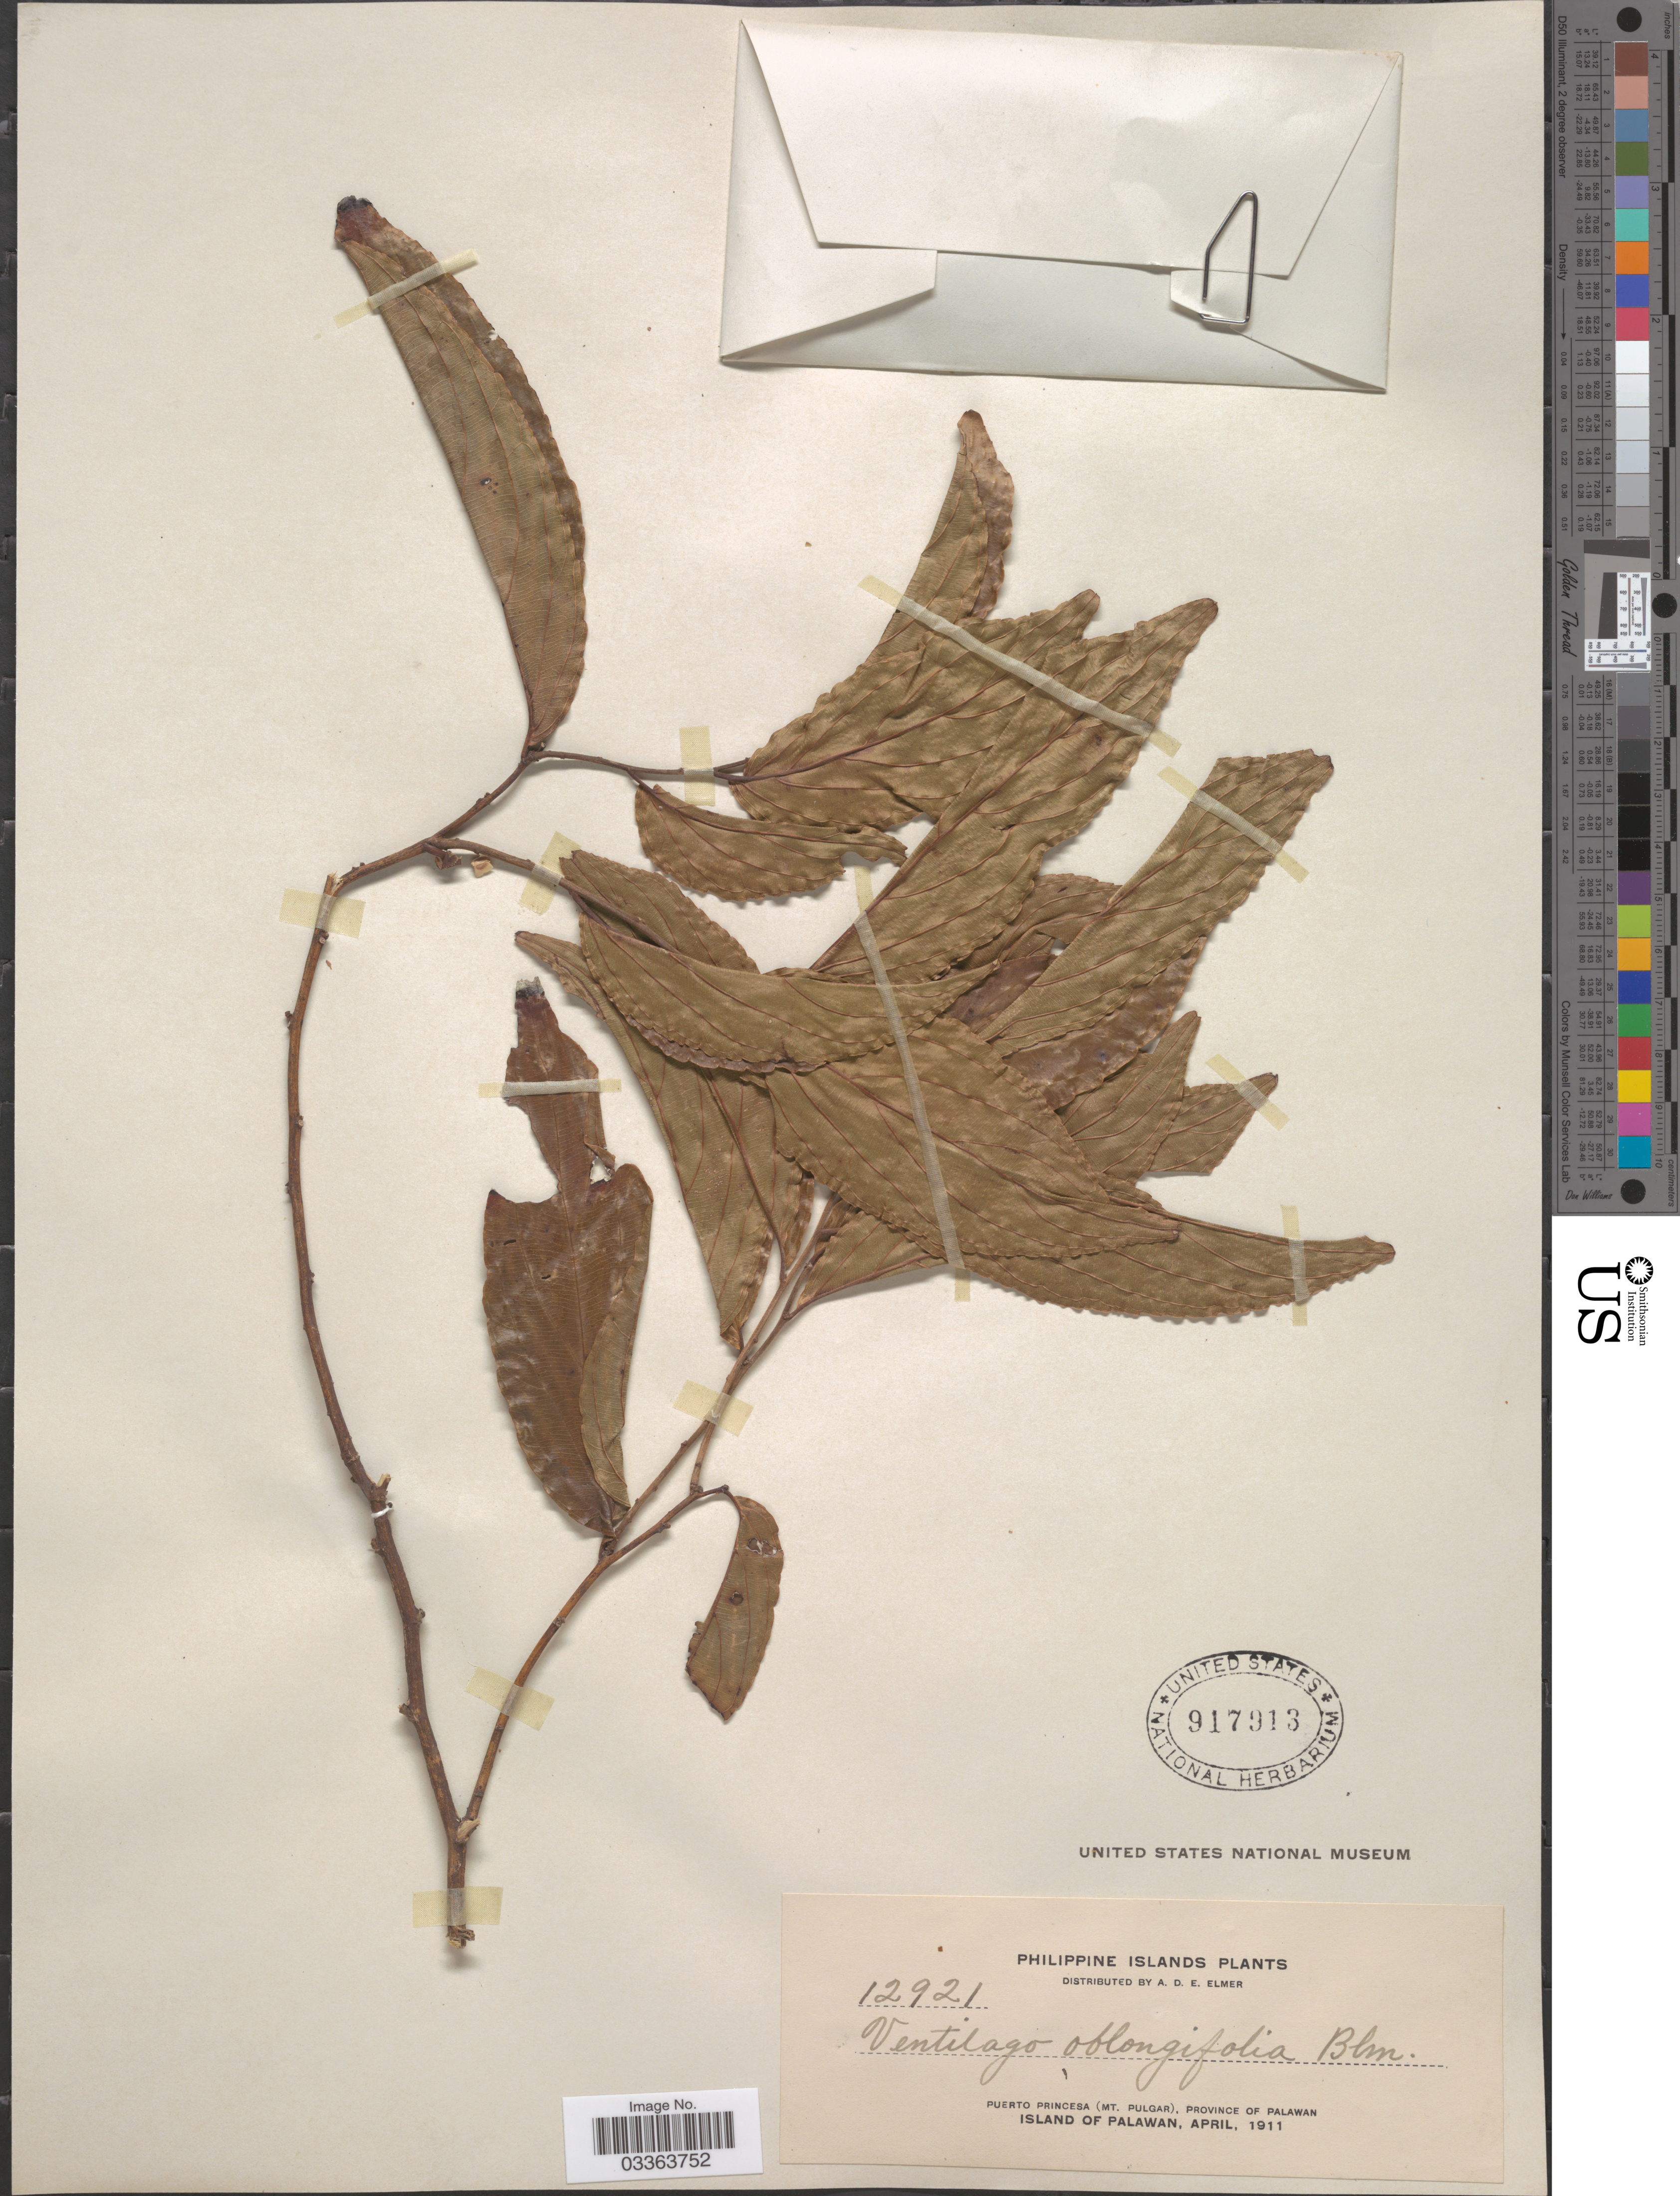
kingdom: Plantae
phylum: Tracheophyta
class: Magnoliopsida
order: Rosales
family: Rhamnaceae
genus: Ventilago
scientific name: Ventilago oblongifolia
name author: Blume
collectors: A. D. E. Elmer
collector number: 12921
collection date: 1911-04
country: Philippines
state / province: Mimaropa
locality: Philippine Islands. Puerto Princesa (Mt. Pulgar), Province of Palawan. Island of Palawan.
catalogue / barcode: US 917913